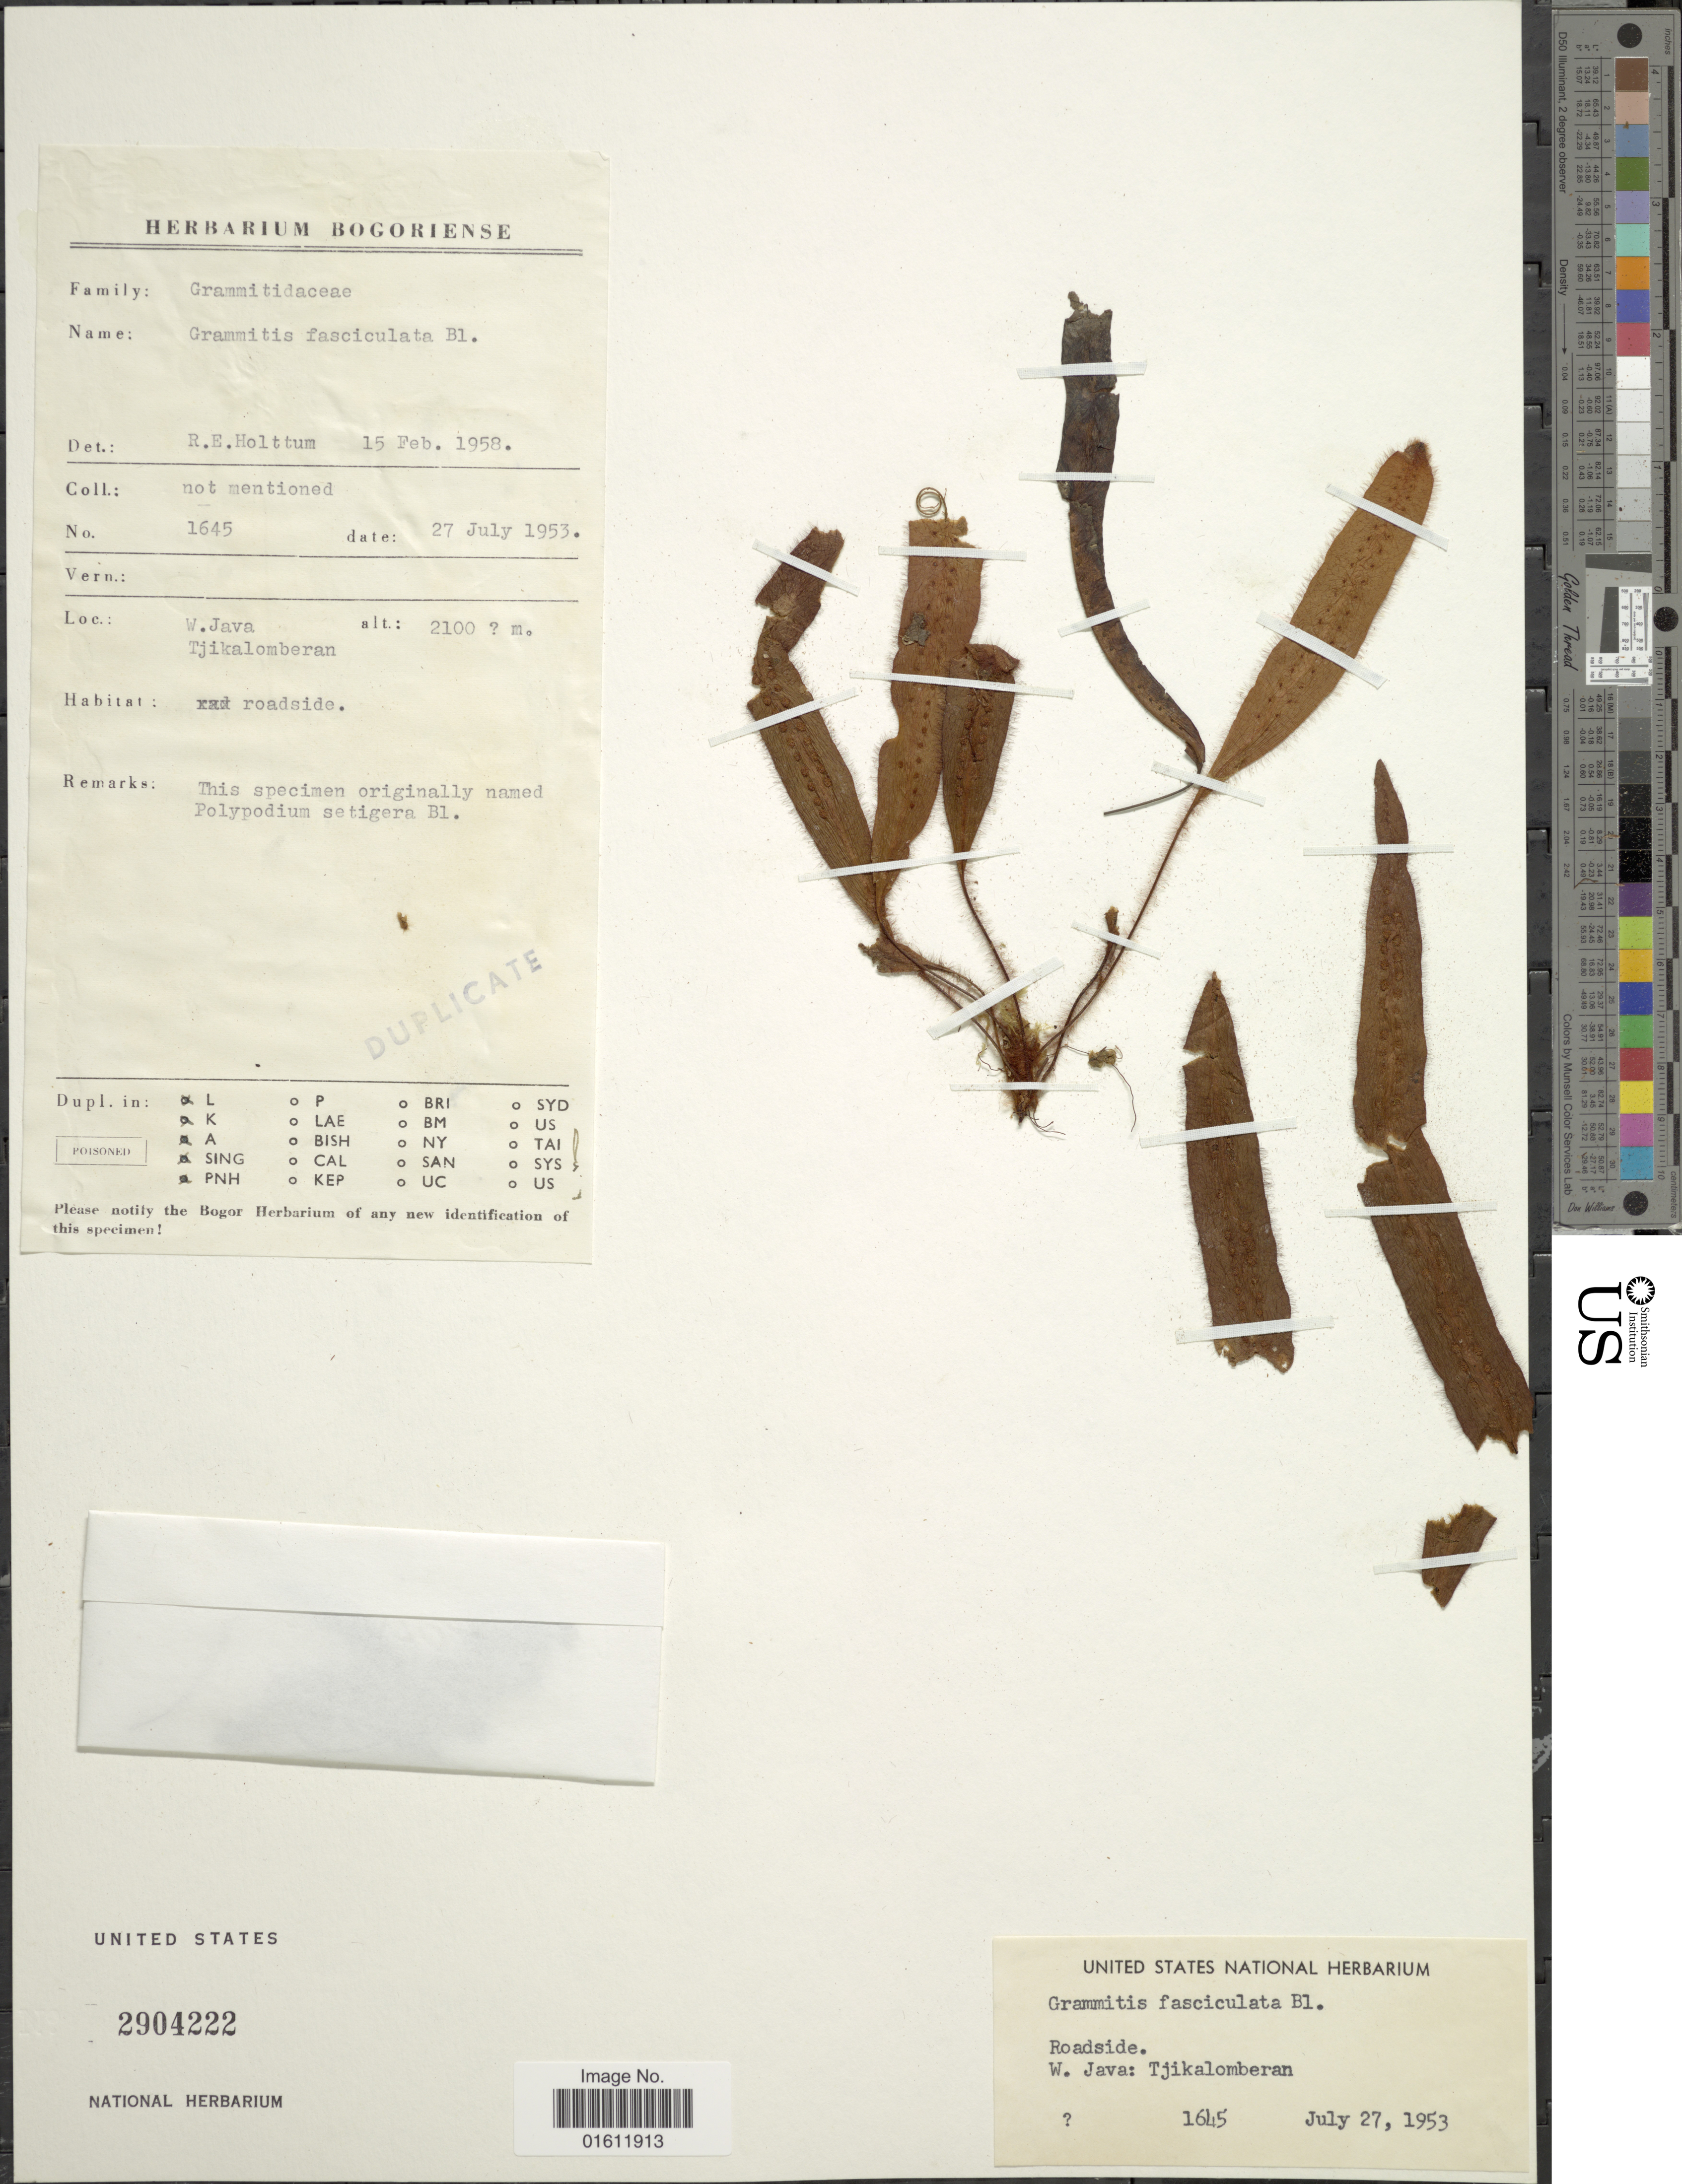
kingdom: Plantae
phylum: Tracheophyta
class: Polypodiopsida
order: Polypodiales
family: Polypodiaceae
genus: Radiogrammitis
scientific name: Radiogrammitis setigera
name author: (Blume) Parris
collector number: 1645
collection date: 1953-07-27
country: Indonesia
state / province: Java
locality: W.Java, Tjikalomberan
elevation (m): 2100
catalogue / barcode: US 2904222